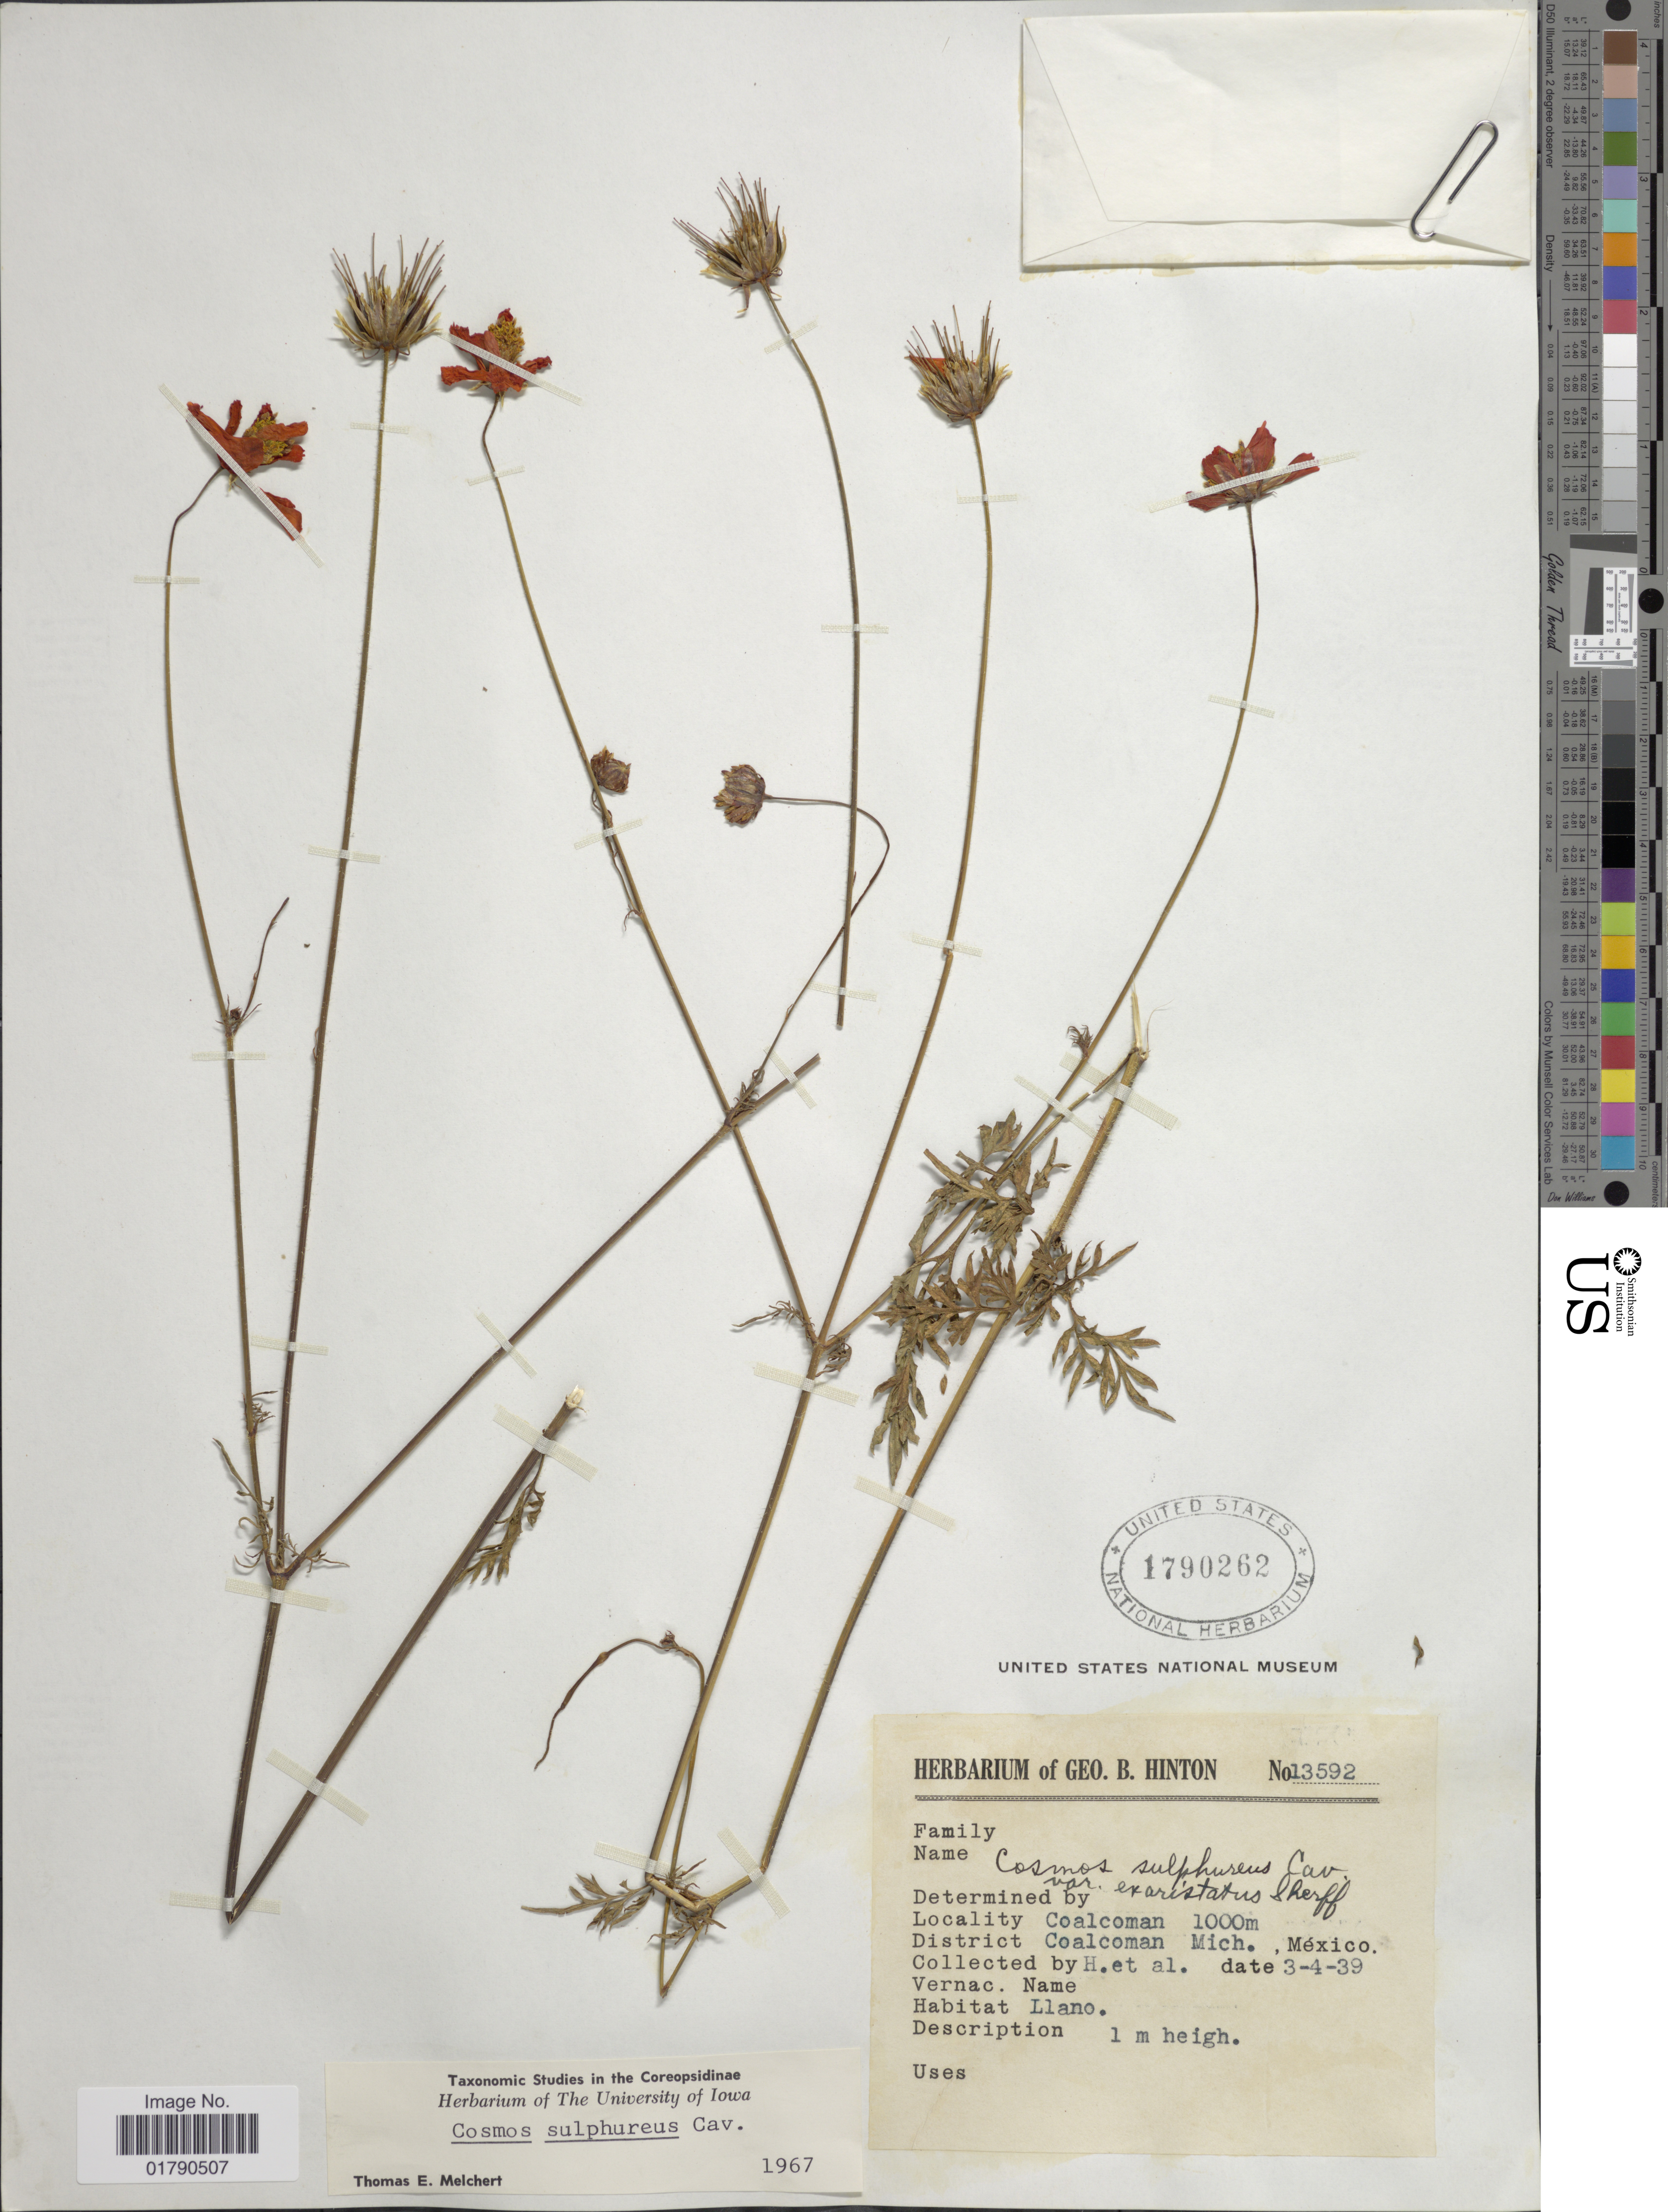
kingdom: Plantae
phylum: Tracheophyta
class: Magnoliopsida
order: Asterales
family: Asteraceae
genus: Cosmos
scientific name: Cosmos sulphureus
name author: Cav.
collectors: G. B. Hinton & et al.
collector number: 13592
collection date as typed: Transcribed d/m/y: 3/4/39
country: Mexico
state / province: Michoacán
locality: Coalcoman, District Coalcoman, Mich.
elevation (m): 1000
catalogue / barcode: US 1790262